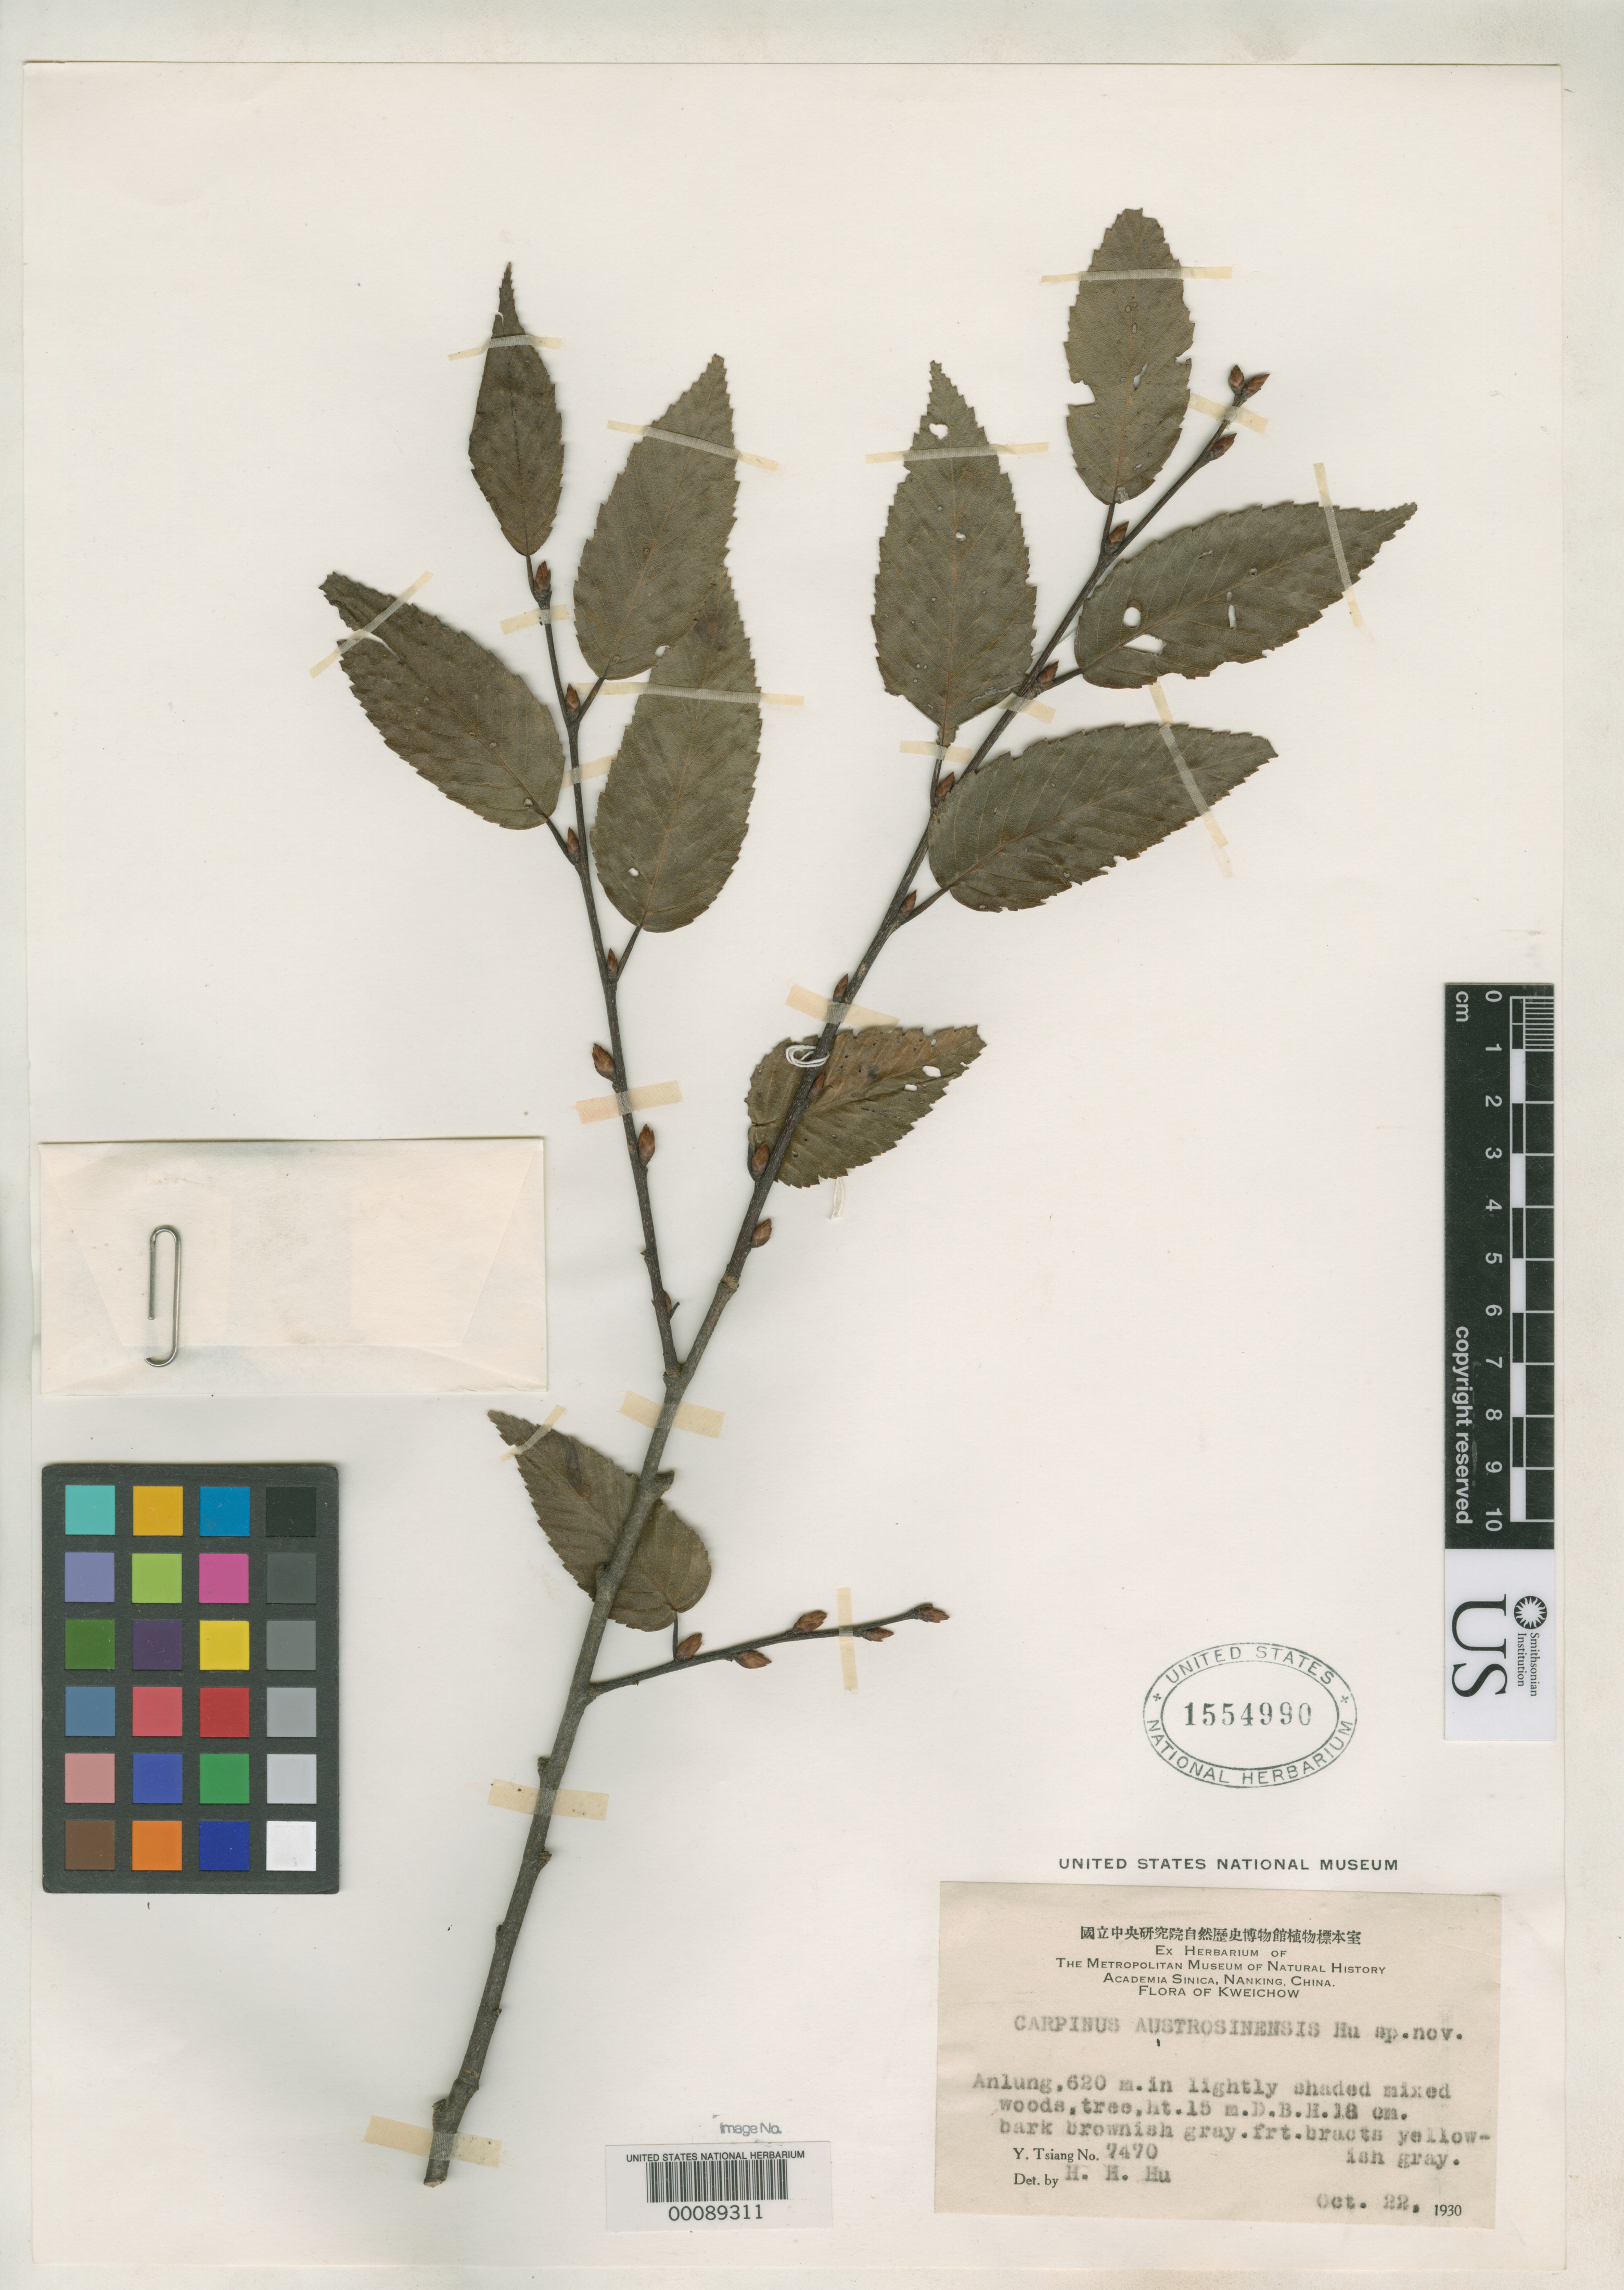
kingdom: Plantae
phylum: Tracheophyta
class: Magnoliopsida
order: Fagales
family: Betulaceae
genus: Carpinus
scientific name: Carpinus austro-sinensis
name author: S.Y. Hu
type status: Type Collection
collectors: Y. Tsiang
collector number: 7470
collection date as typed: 22 Oct 1930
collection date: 1930-10-22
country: China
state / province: Guizhou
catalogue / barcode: US 1554990